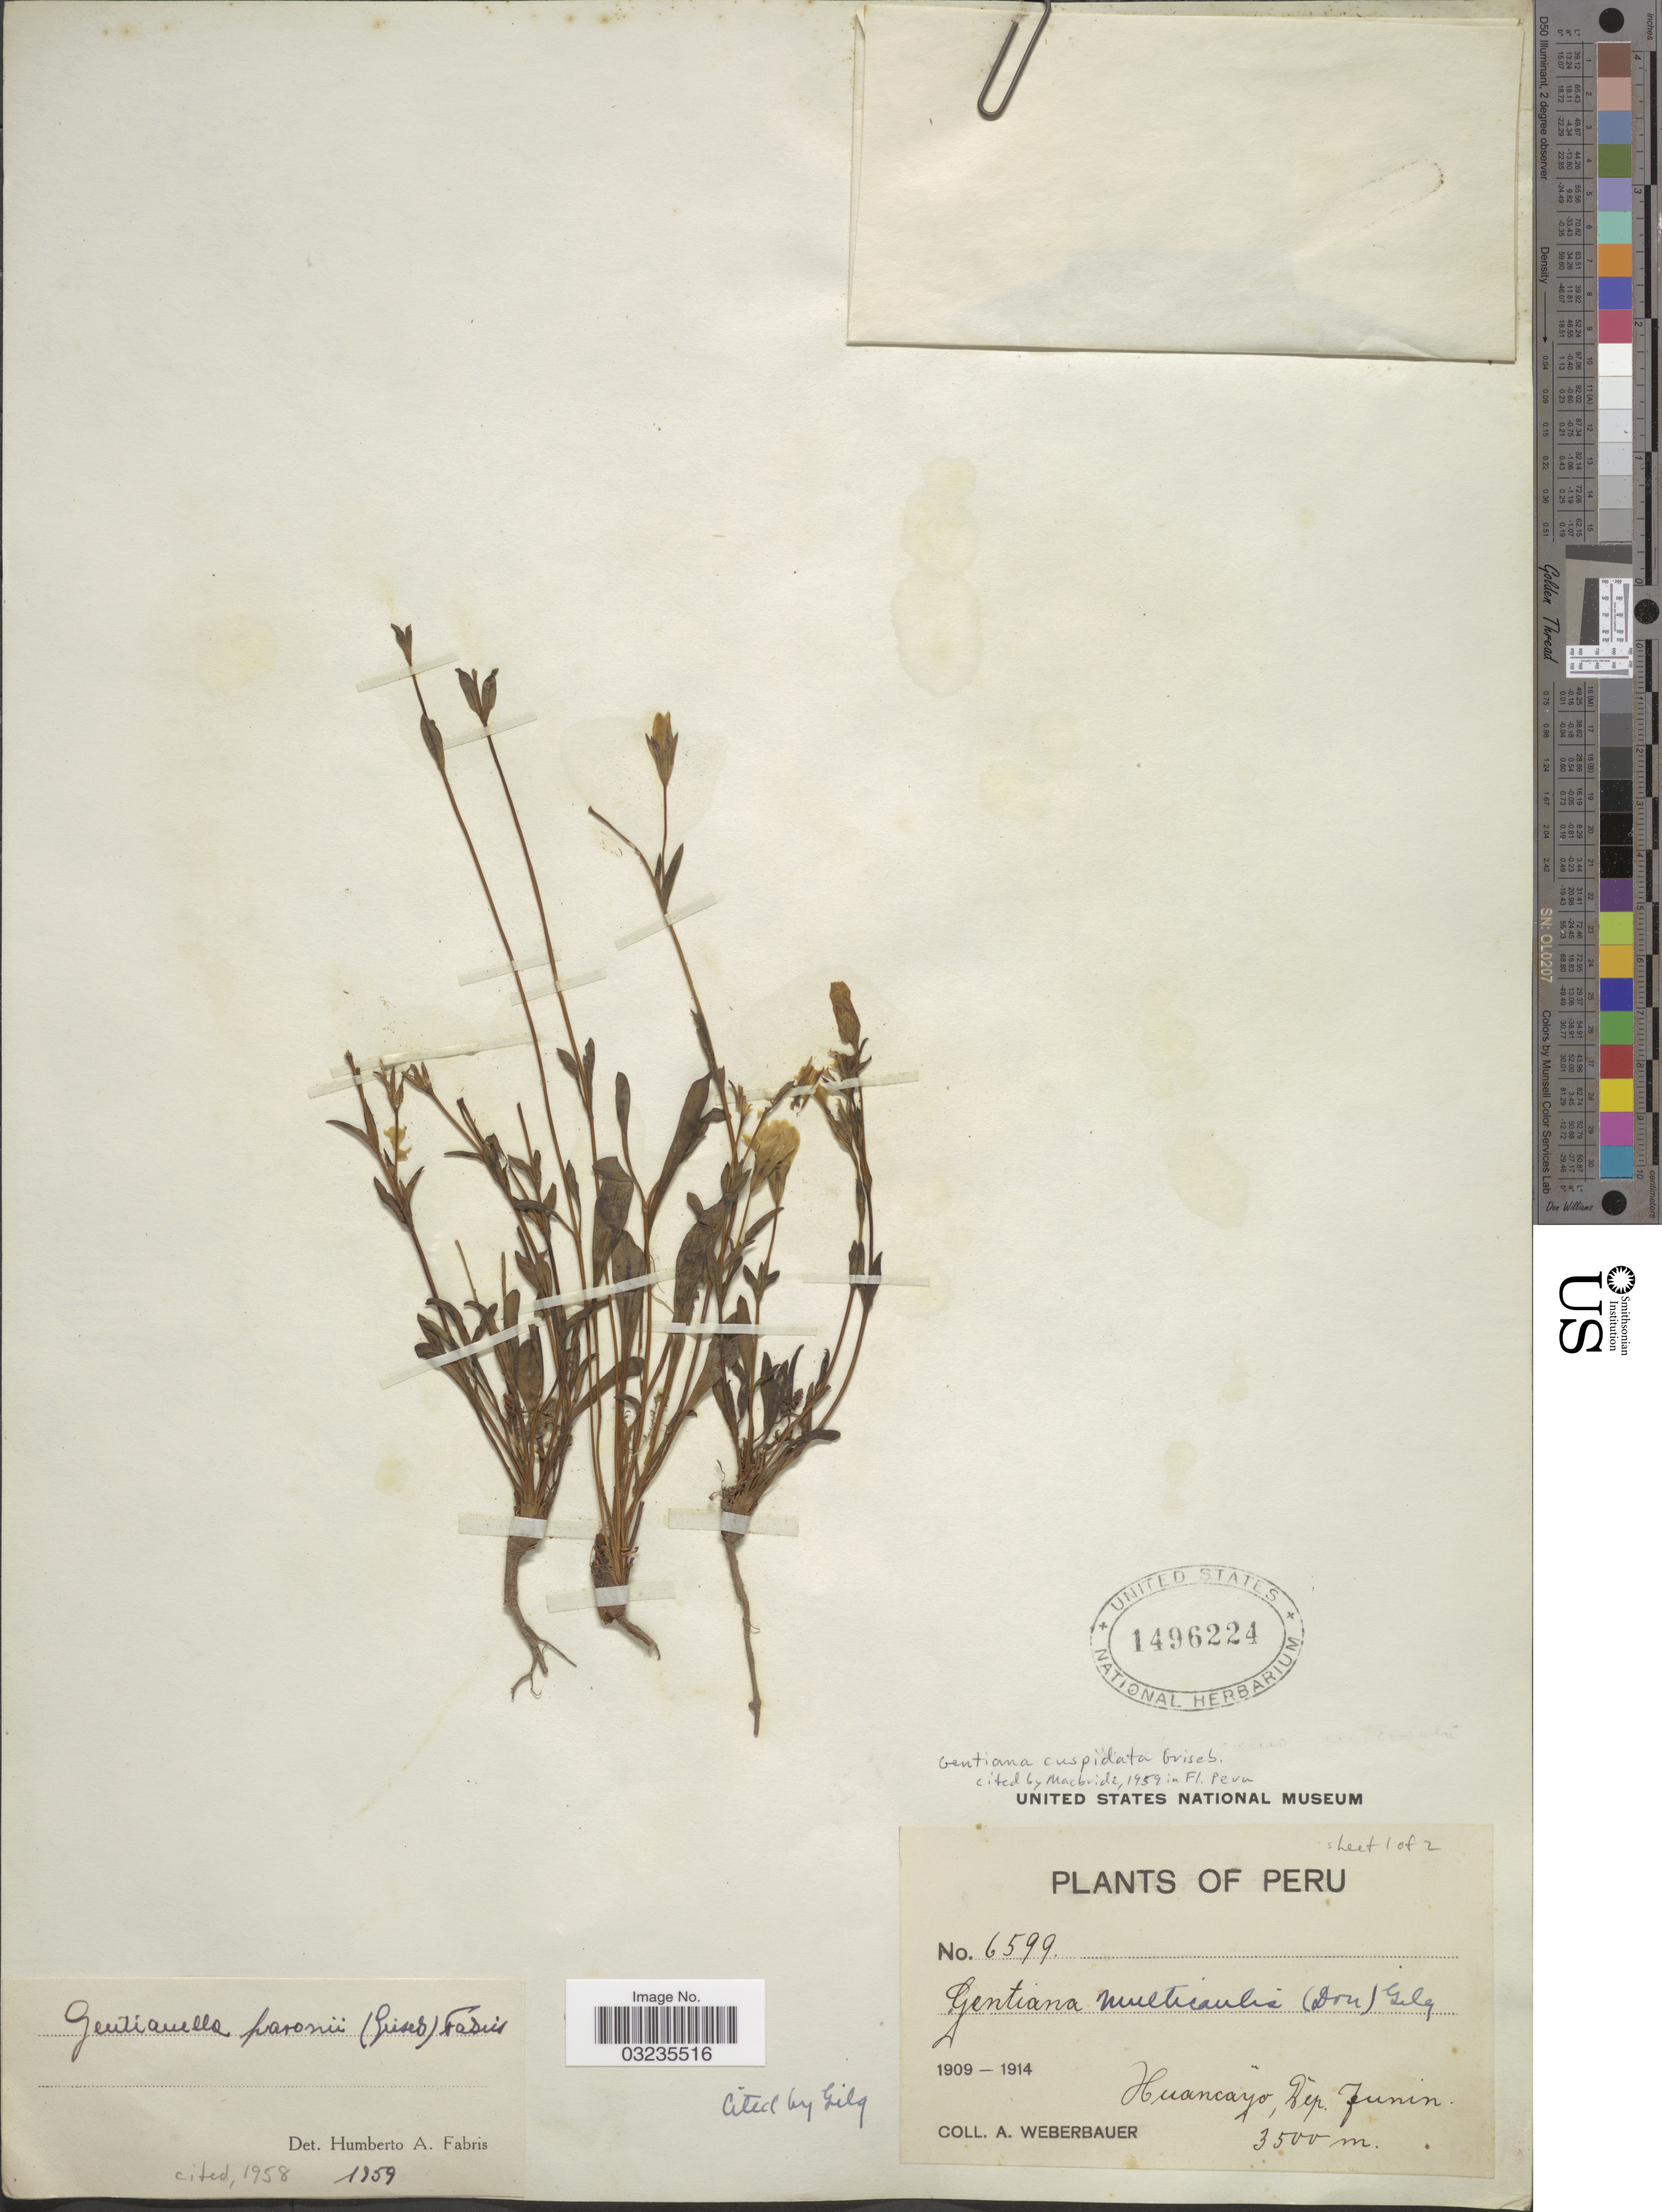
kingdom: Plantae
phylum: Tracheophyta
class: Magnoliopsida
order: Gentianales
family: Gentianaceae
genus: Gentiana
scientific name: Gentiana pavonii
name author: Griseb.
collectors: A. Weberbauer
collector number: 6599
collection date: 1909/1914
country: Peru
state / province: Junín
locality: Huancayo, Dep. Junin.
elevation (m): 3500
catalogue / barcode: US 1496224